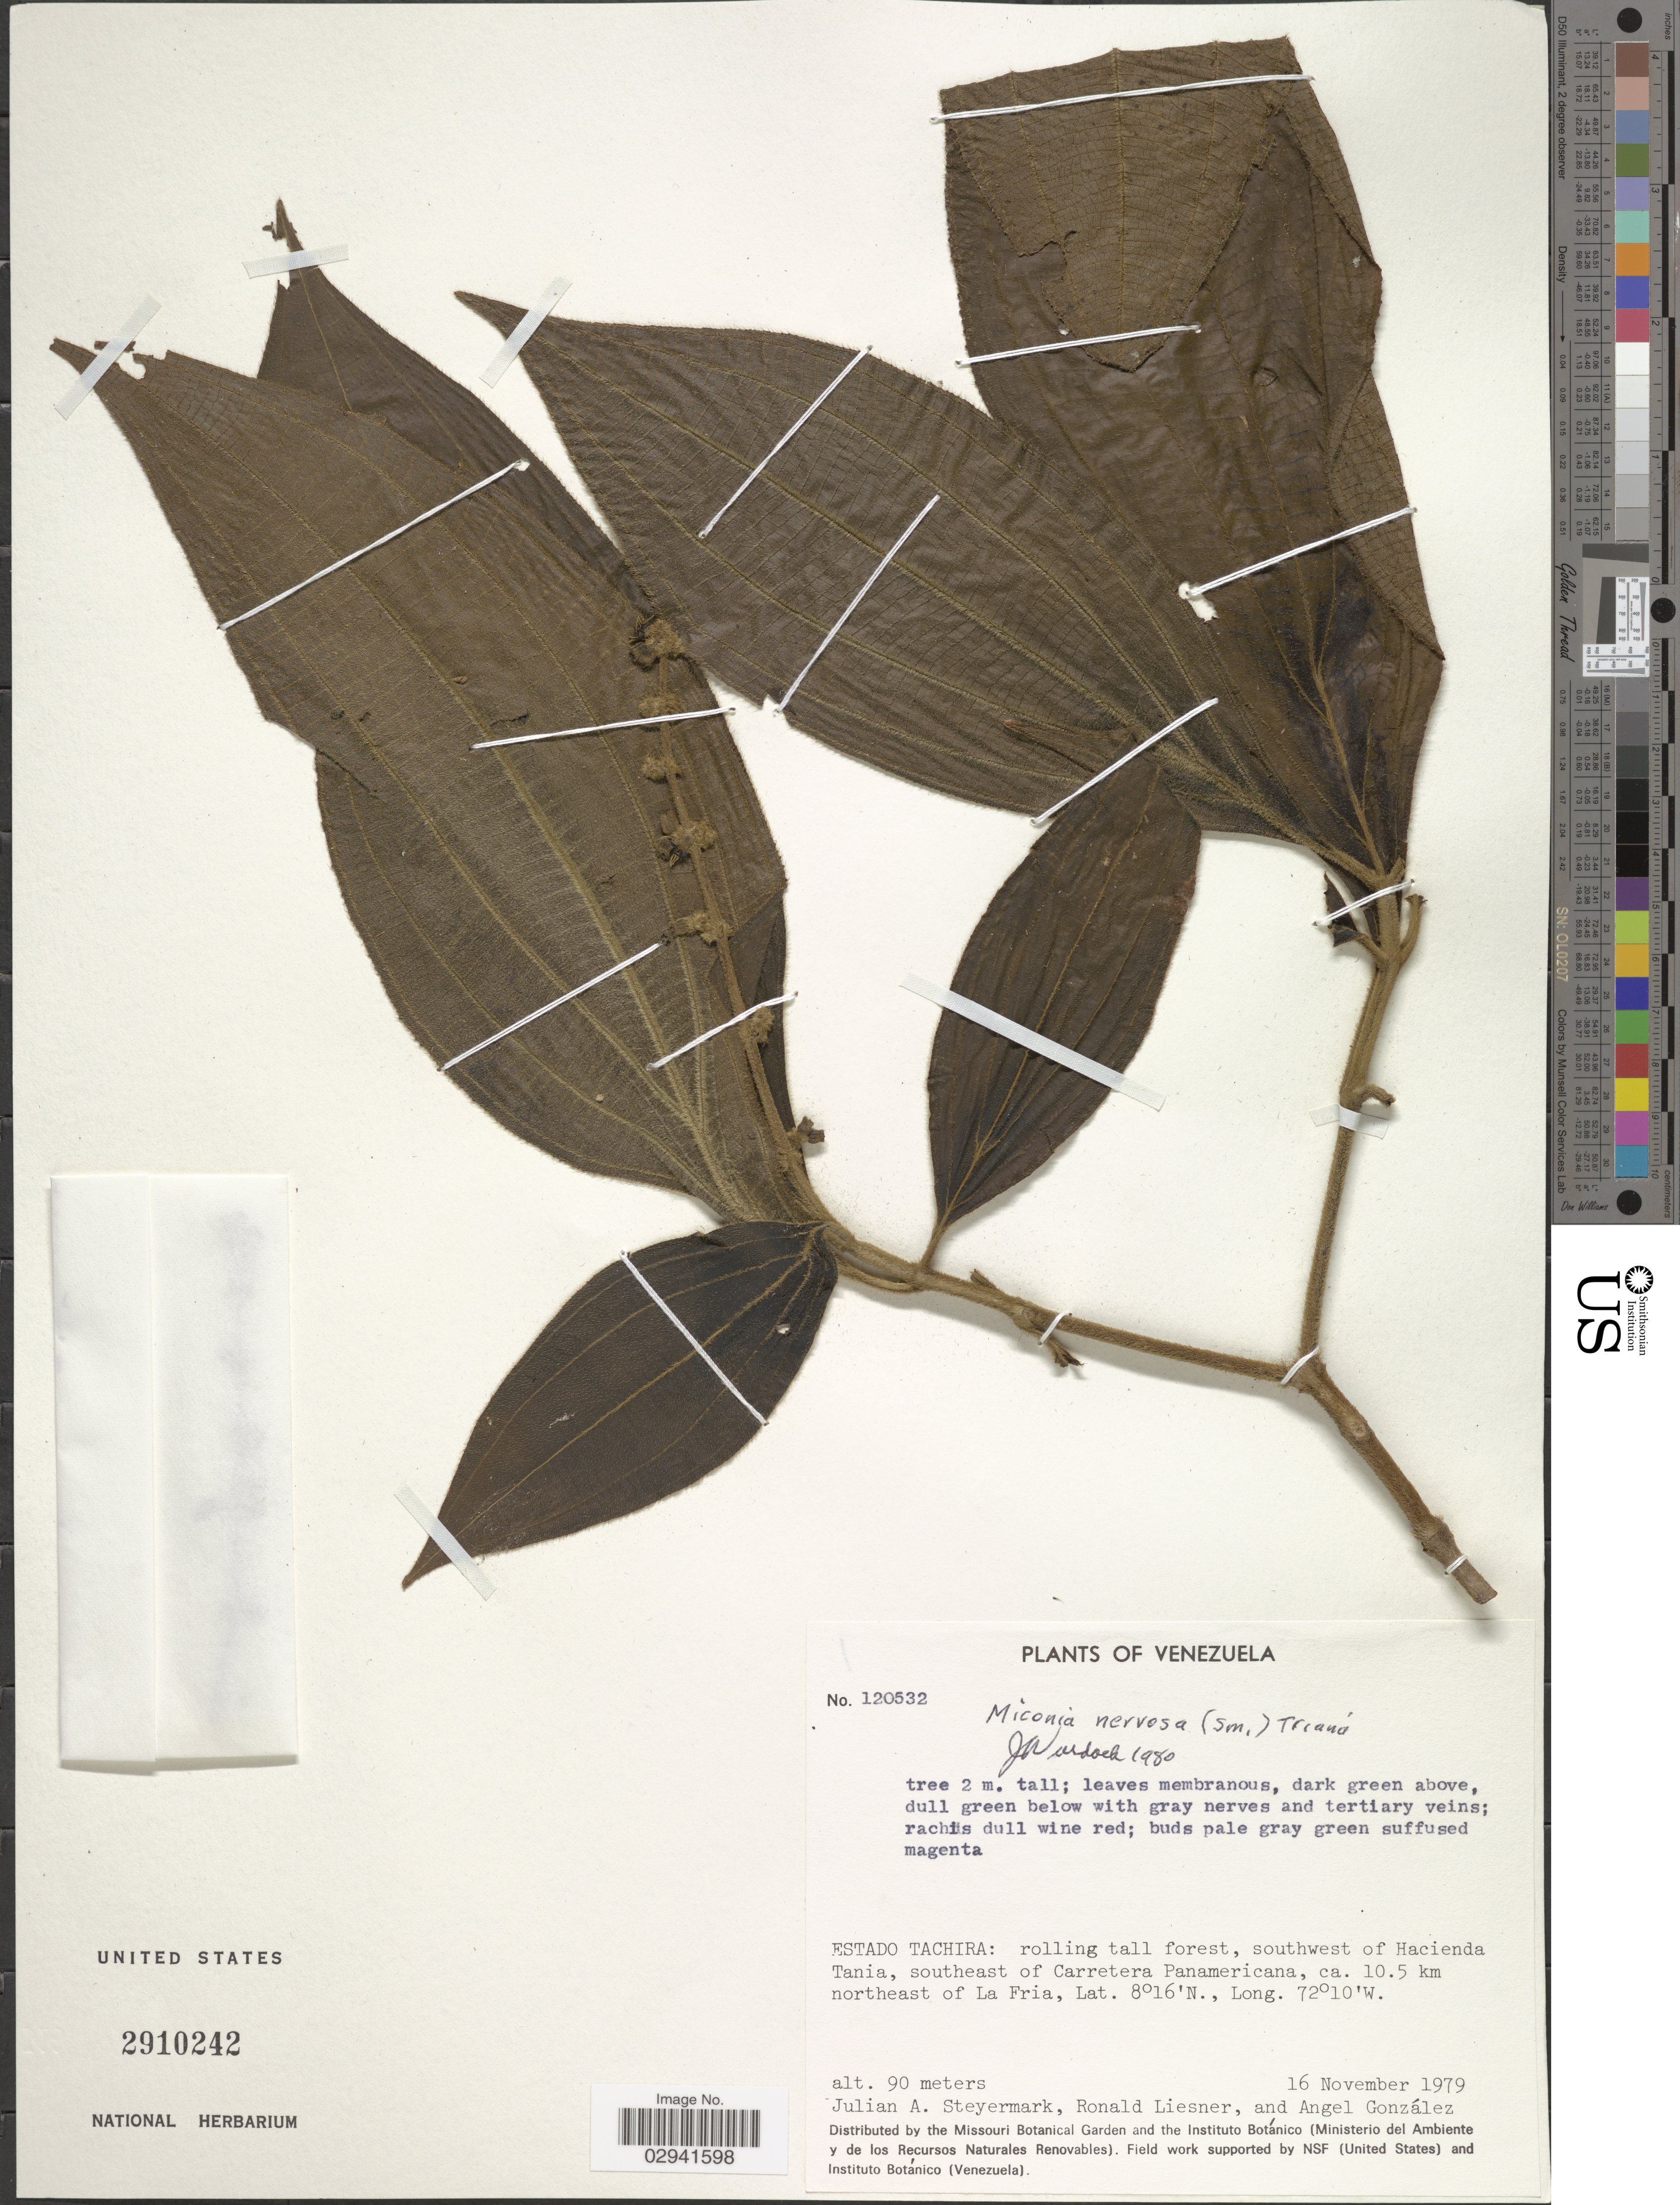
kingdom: Plantae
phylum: Tracheophyta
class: Magnoliopsida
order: Myrtales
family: Melastomataceae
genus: Miconia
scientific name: Miconia nervosa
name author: (Sm.) Triana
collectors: J. Steyermark, R. L. Liesner & A. Gonzáles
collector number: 120532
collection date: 1979-11-16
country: Venezuela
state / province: Tachira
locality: Estado Tachira: rolling tall forest, southwest of Hacienda Tania, southeast of Carretera Panamericana, ca. 10.5 km northeast of La Fria.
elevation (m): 90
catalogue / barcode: US 2910242